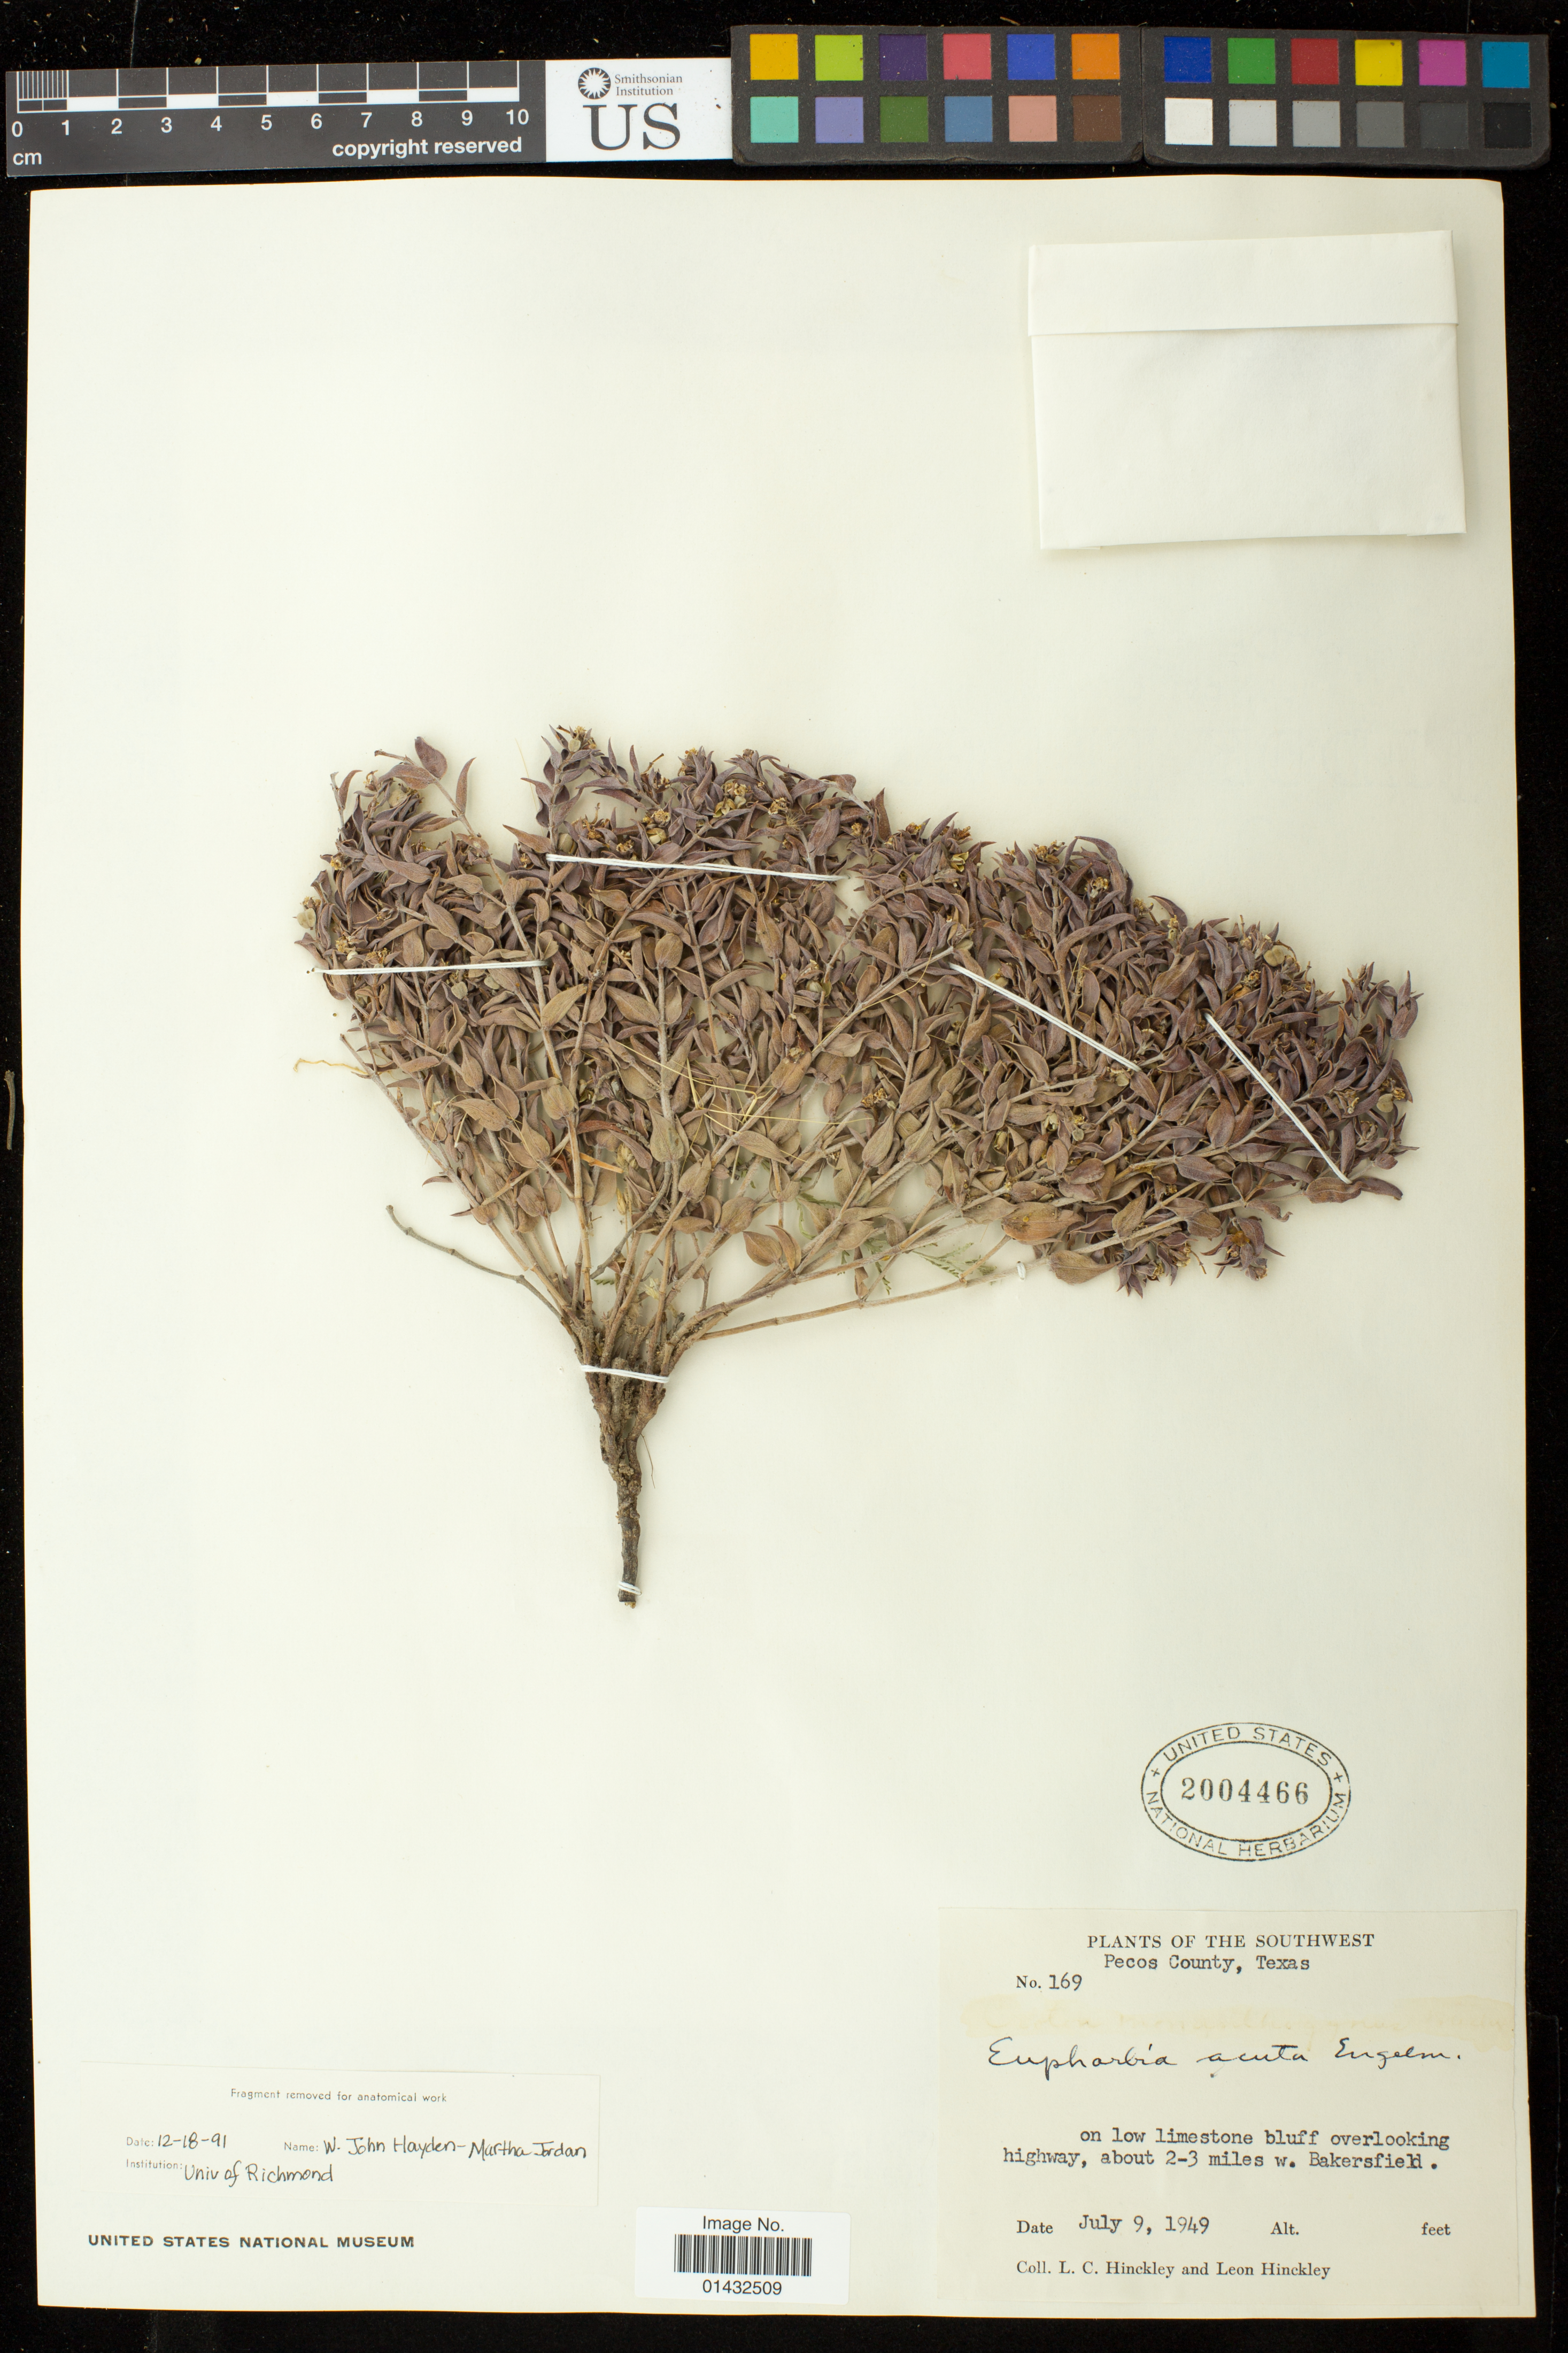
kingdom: Plantae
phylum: Tracheophyta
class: Magnoliopsida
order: Malpighiales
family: Euphorbiaceae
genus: Euphorbia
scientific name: Euphorbia acuta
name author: Engelm. in Emory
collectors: L. Hinckley & L. Hinckley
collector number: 169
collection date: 1949-07-09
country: United States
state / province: Texas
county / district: Pecos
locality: on low limestone bluff overlooking highway, about 2-3 miles w. Bakersfield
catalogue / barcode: US 2004466